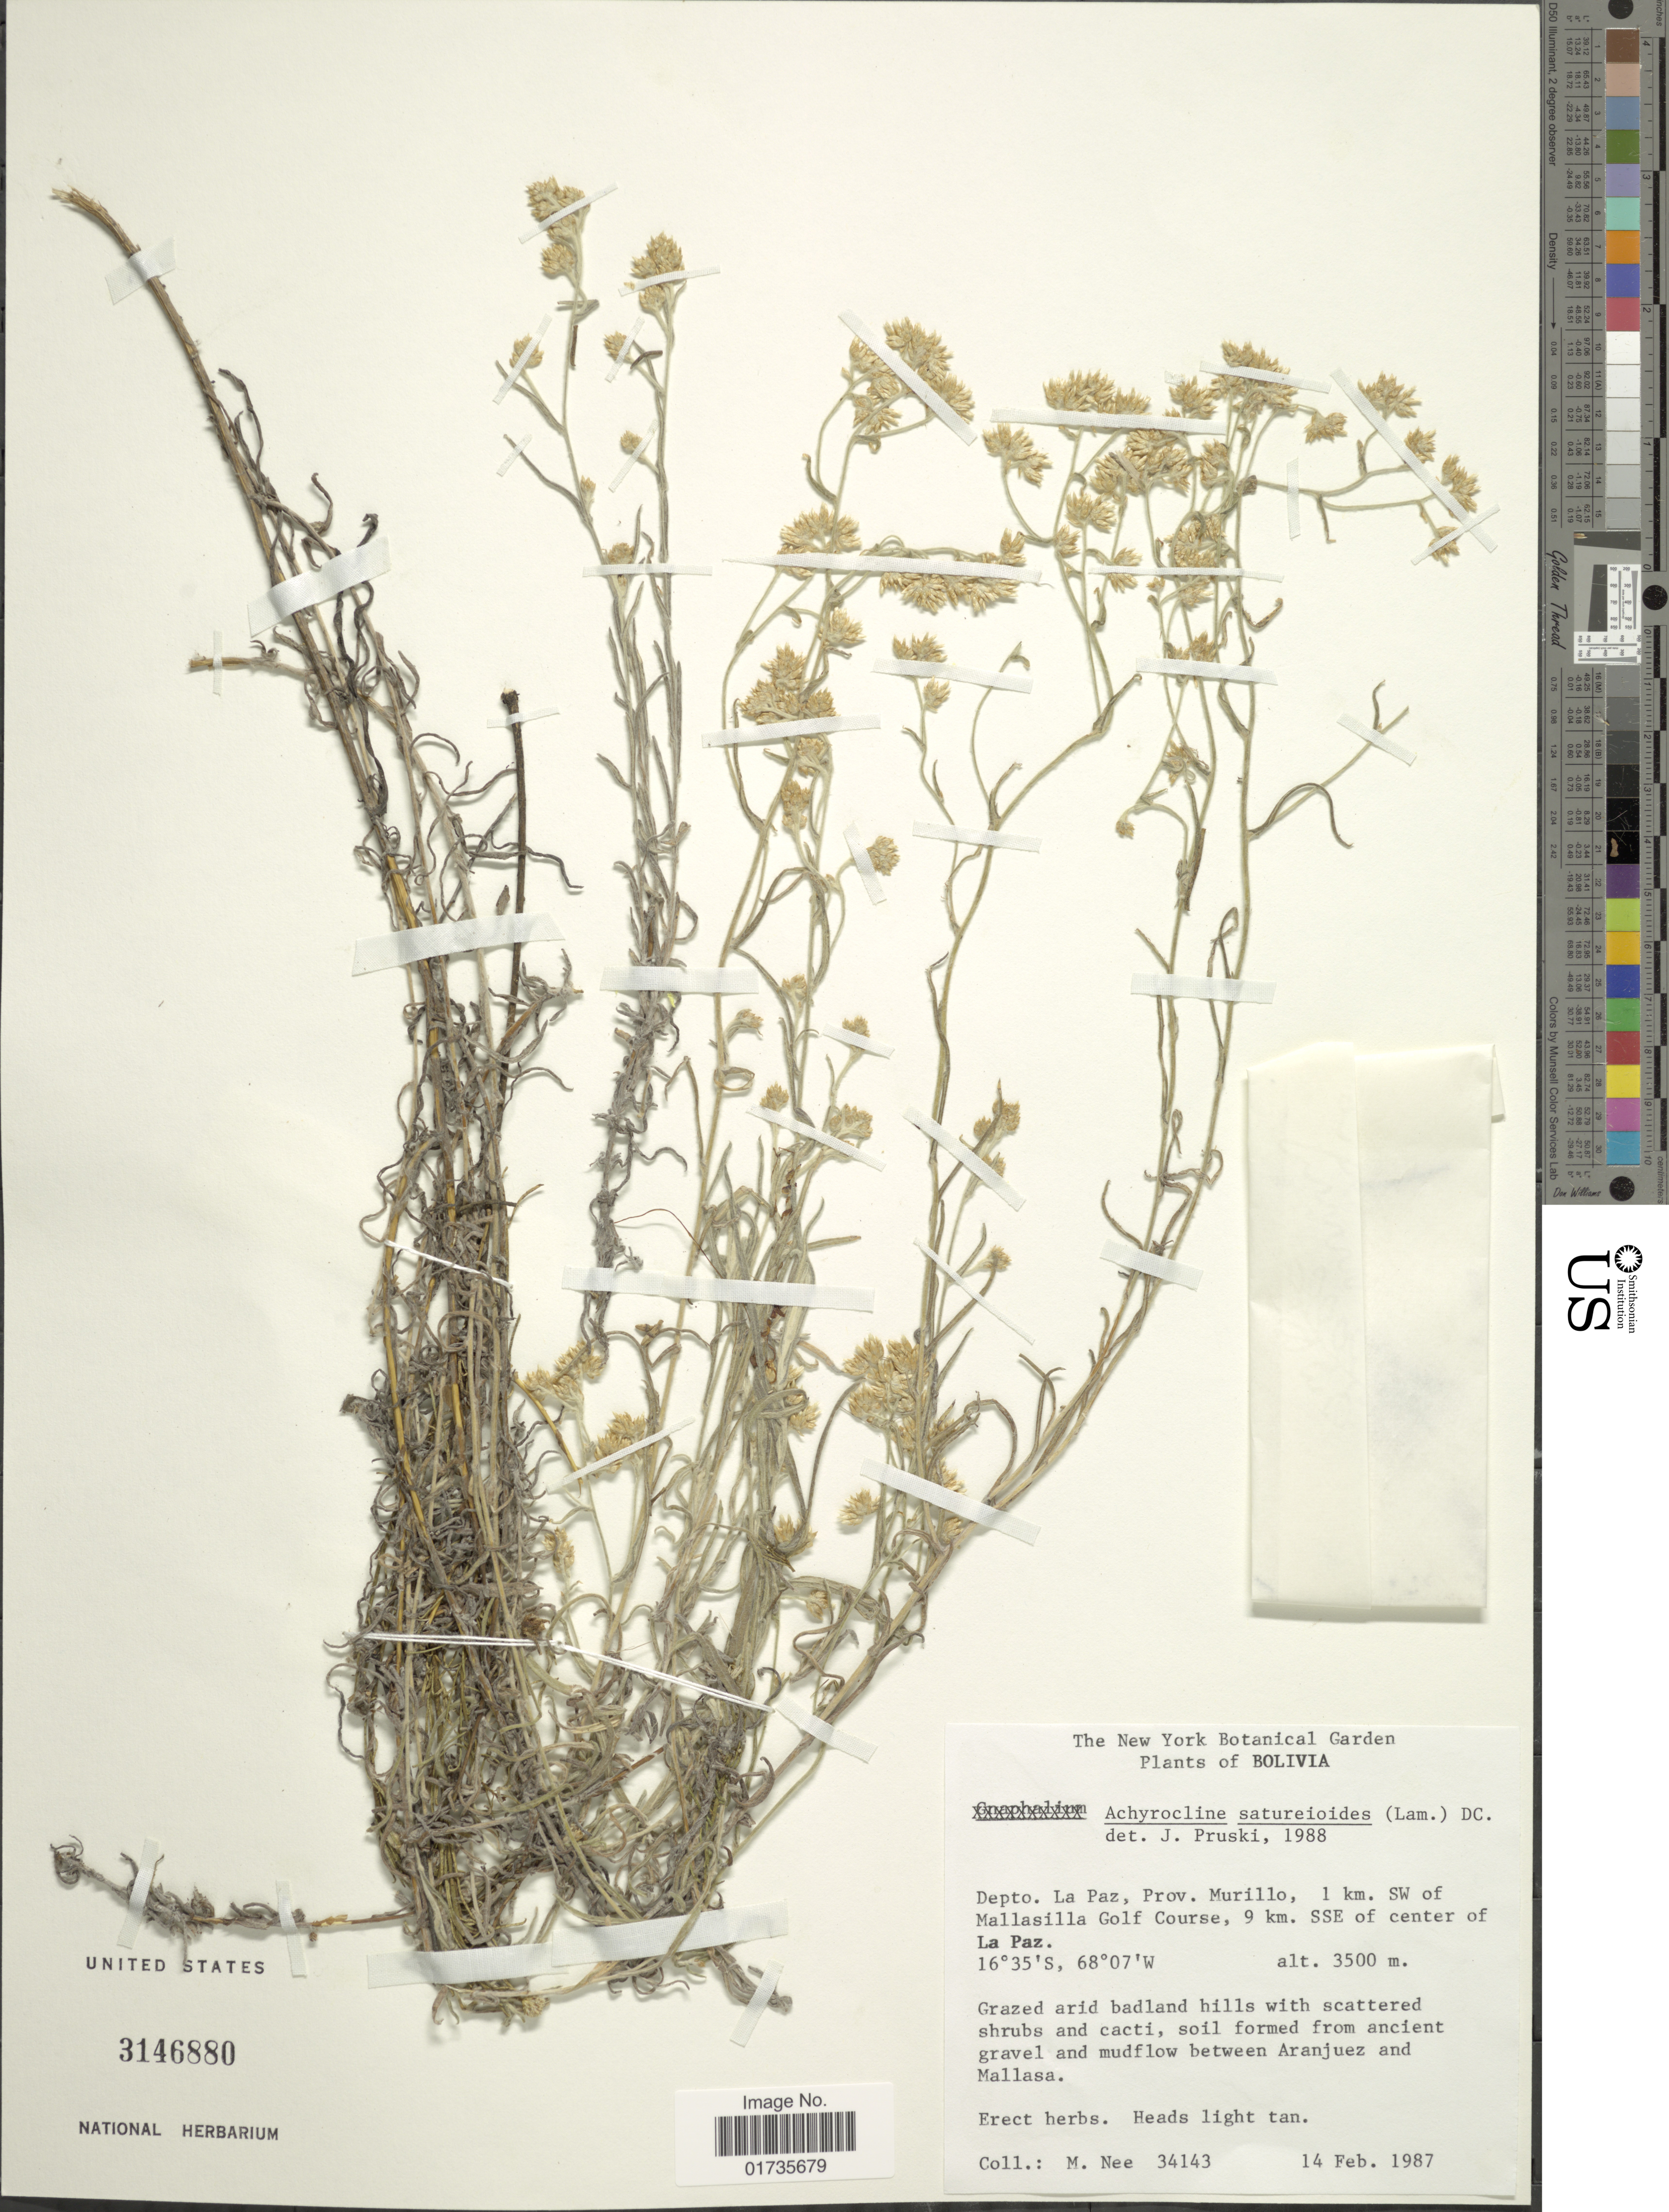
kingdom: Plantae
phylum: Tracheophyta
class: Magnoliopsida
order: Asterales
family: Asteraceae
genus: Achyrocline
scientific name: Achyrocline satureioides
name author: (Lam.) DC.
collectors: M. Nee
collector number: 34143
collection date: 1987-02-14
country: Bolivia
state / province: La Paz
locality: Depto La Paz, Prov. Murillo, 1 km SW of Mallasilla Golf Course, 9 km SSE of center of La Paz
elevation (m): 3500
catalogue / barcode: US 3146880